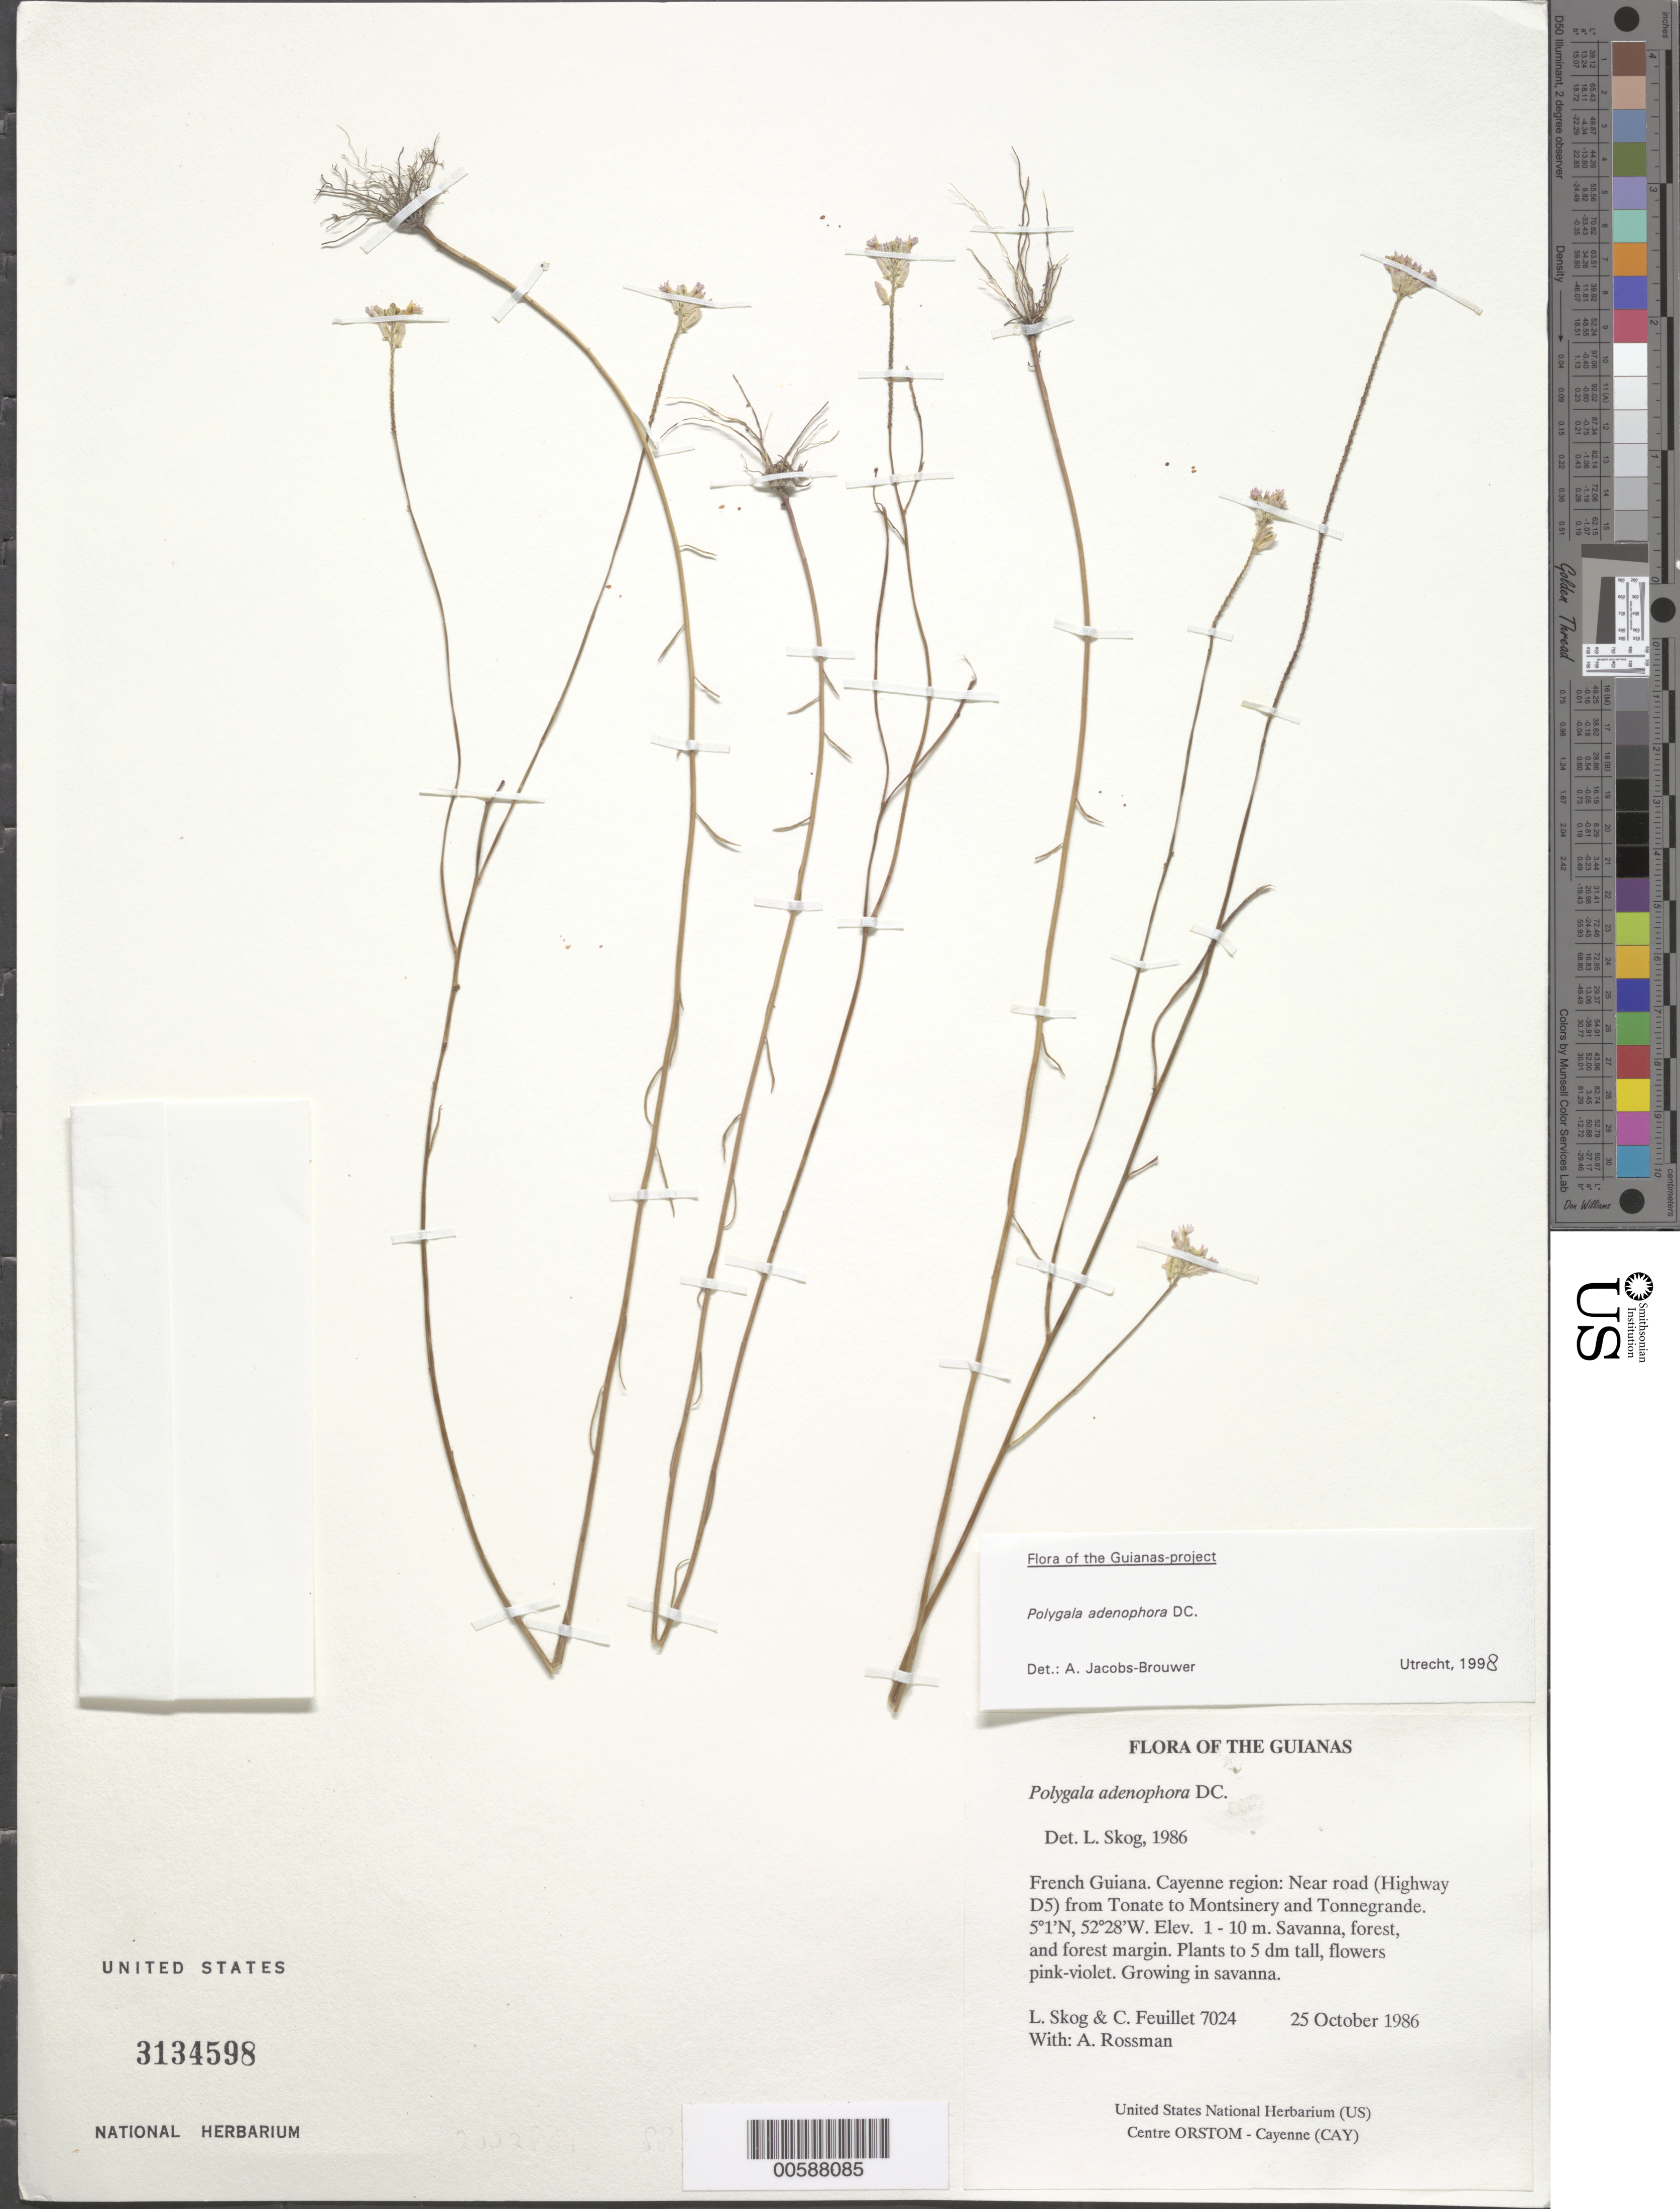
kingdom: Plantae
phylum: Tracheophyta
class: Magnoliopsida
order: Fabales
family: Polygalaceae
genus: Polygala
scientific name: Polygala adenophora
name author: DC.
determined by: Jacobs-Brouwer, A.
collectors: L. E. Skog, C. Feuillet & A. Rossman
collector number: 7024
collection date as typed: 25 October 1986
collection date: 1986-10-25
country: French Guiana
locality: Cayenne. Near road (Highway D5) from Tonate to Montsinery and Tonnegrande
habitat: Savanna, forest, and forest margin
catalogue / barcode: US 3134598